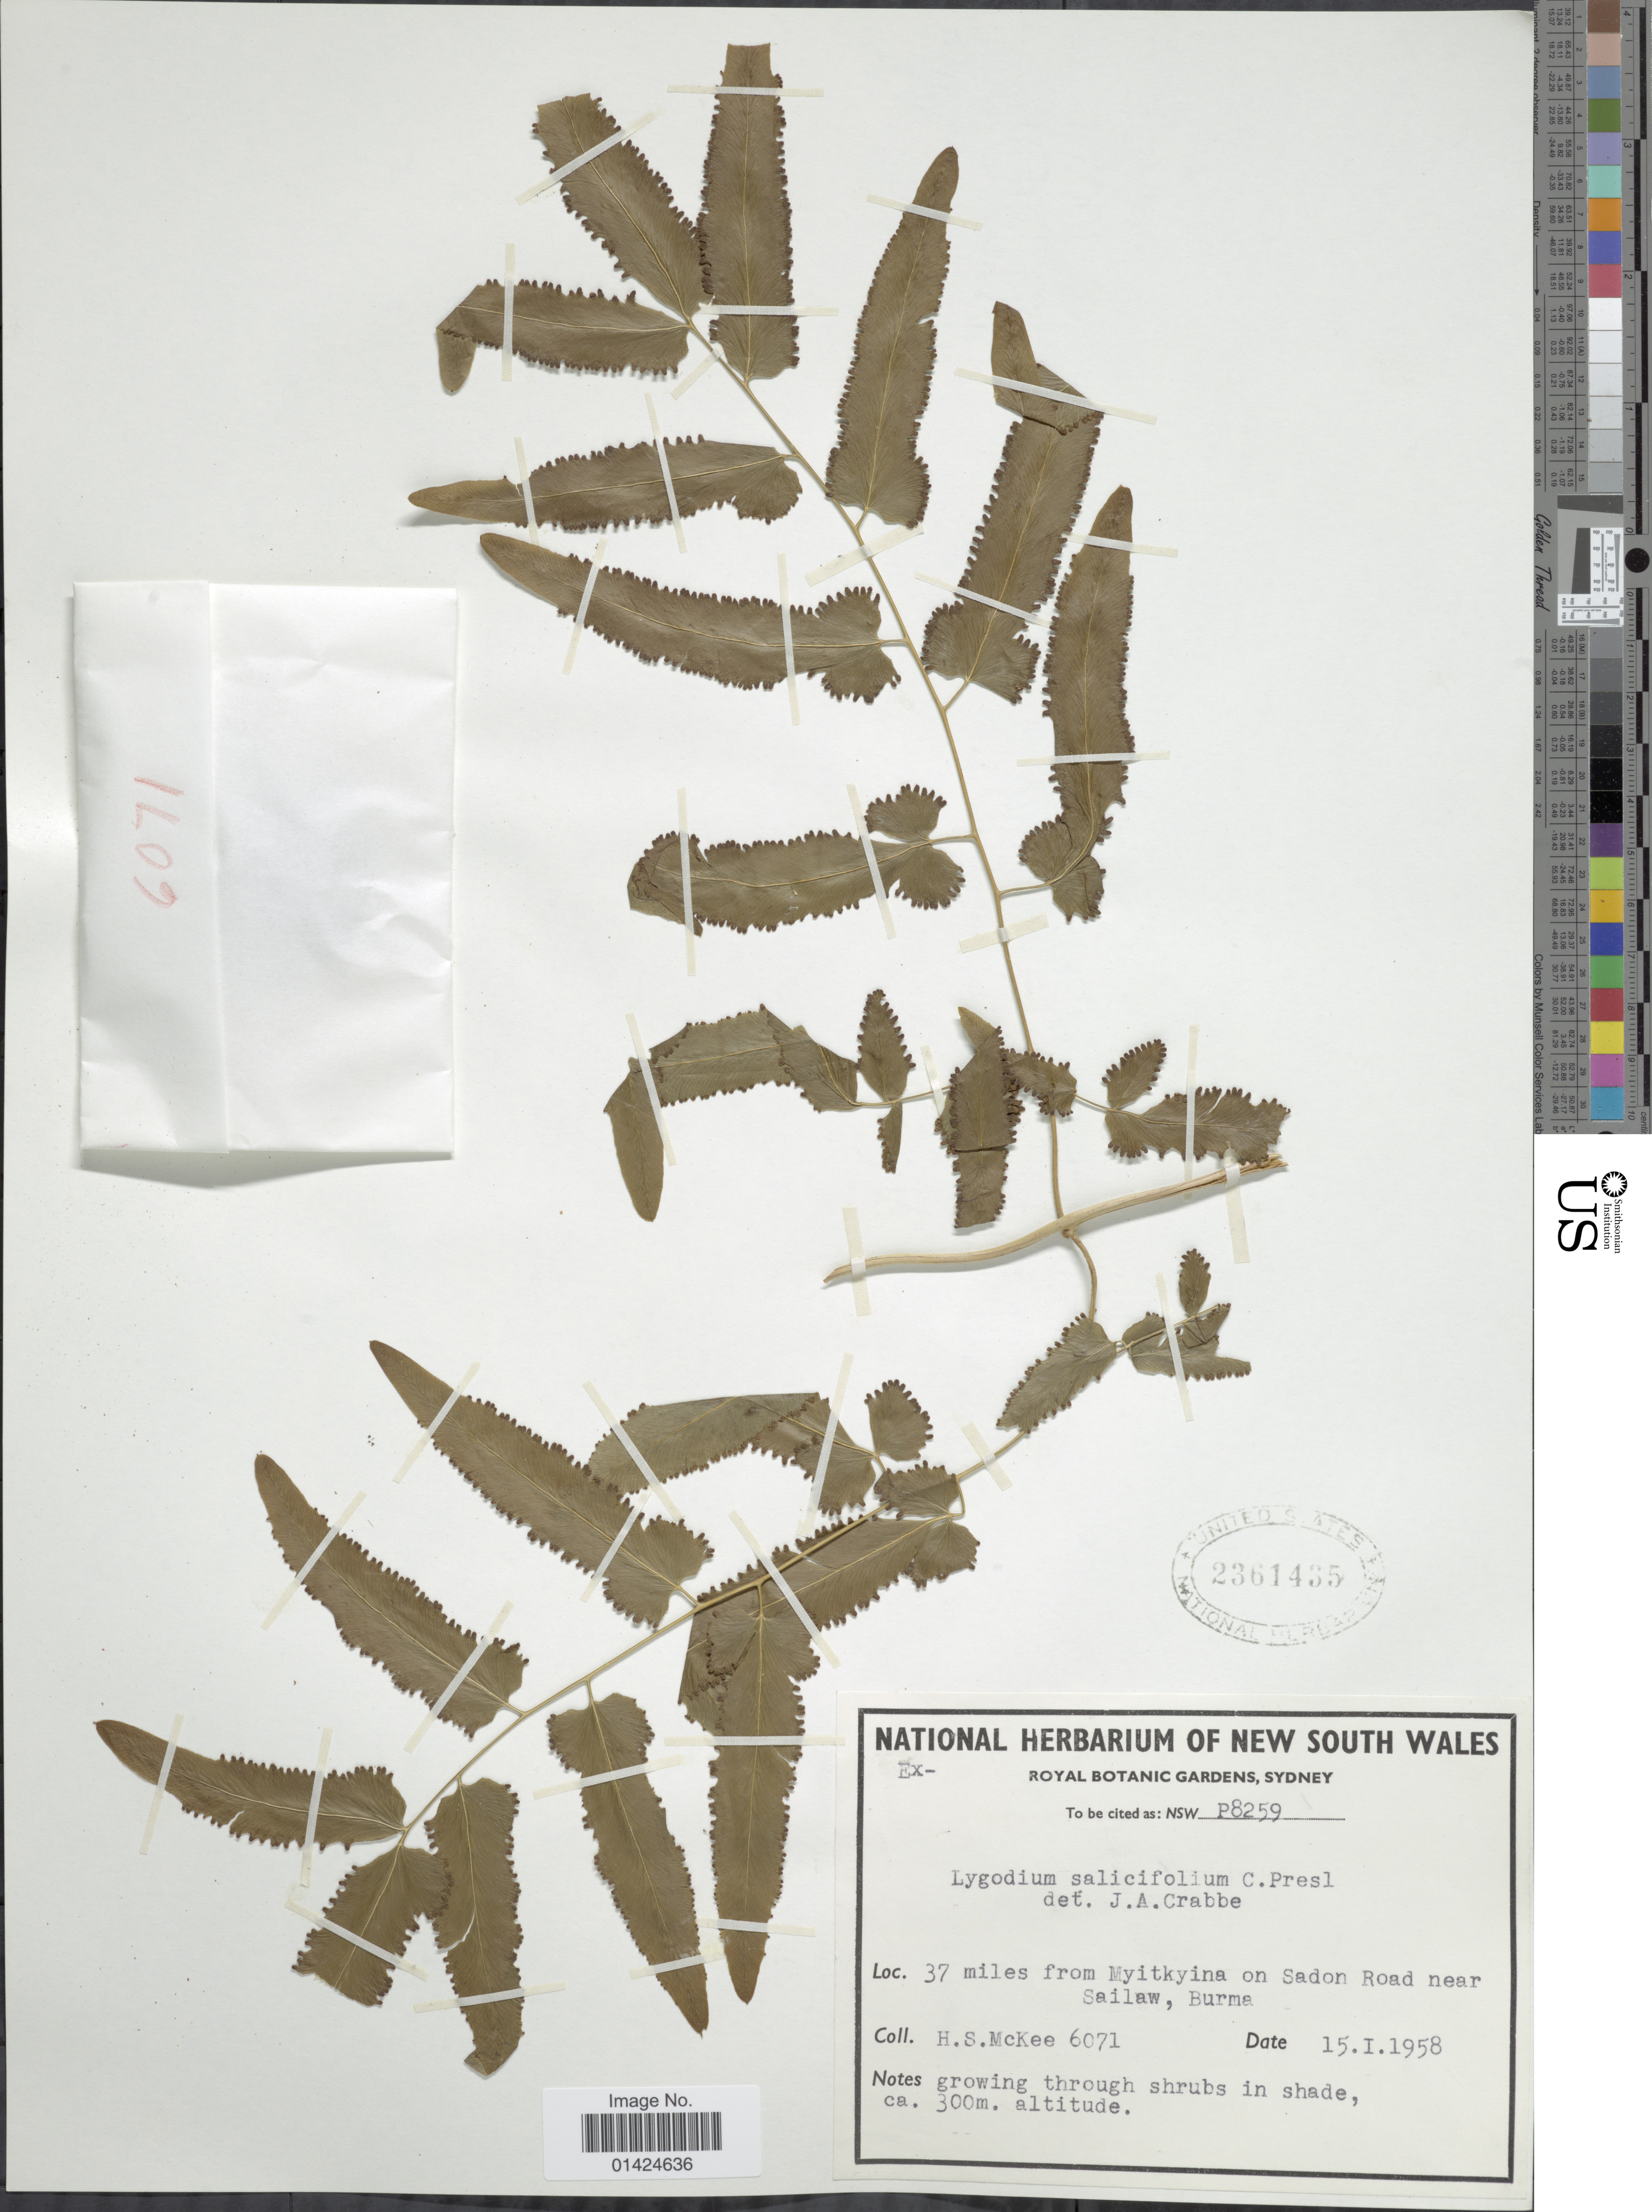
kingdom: Plantae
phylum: Tracheophyta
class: Polypodiopsida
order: Schizaeales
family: Lygodiaceae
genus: Lygodium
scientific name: Lygodium sailcifolium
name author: C. Presl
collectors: H. S. McKee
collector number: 6071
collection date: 1958-01-15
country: Myanmar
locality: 37 miles from Myitkyina on Sadon Road near Sailaw, Burma.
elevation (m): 300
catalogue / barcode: US 2361435